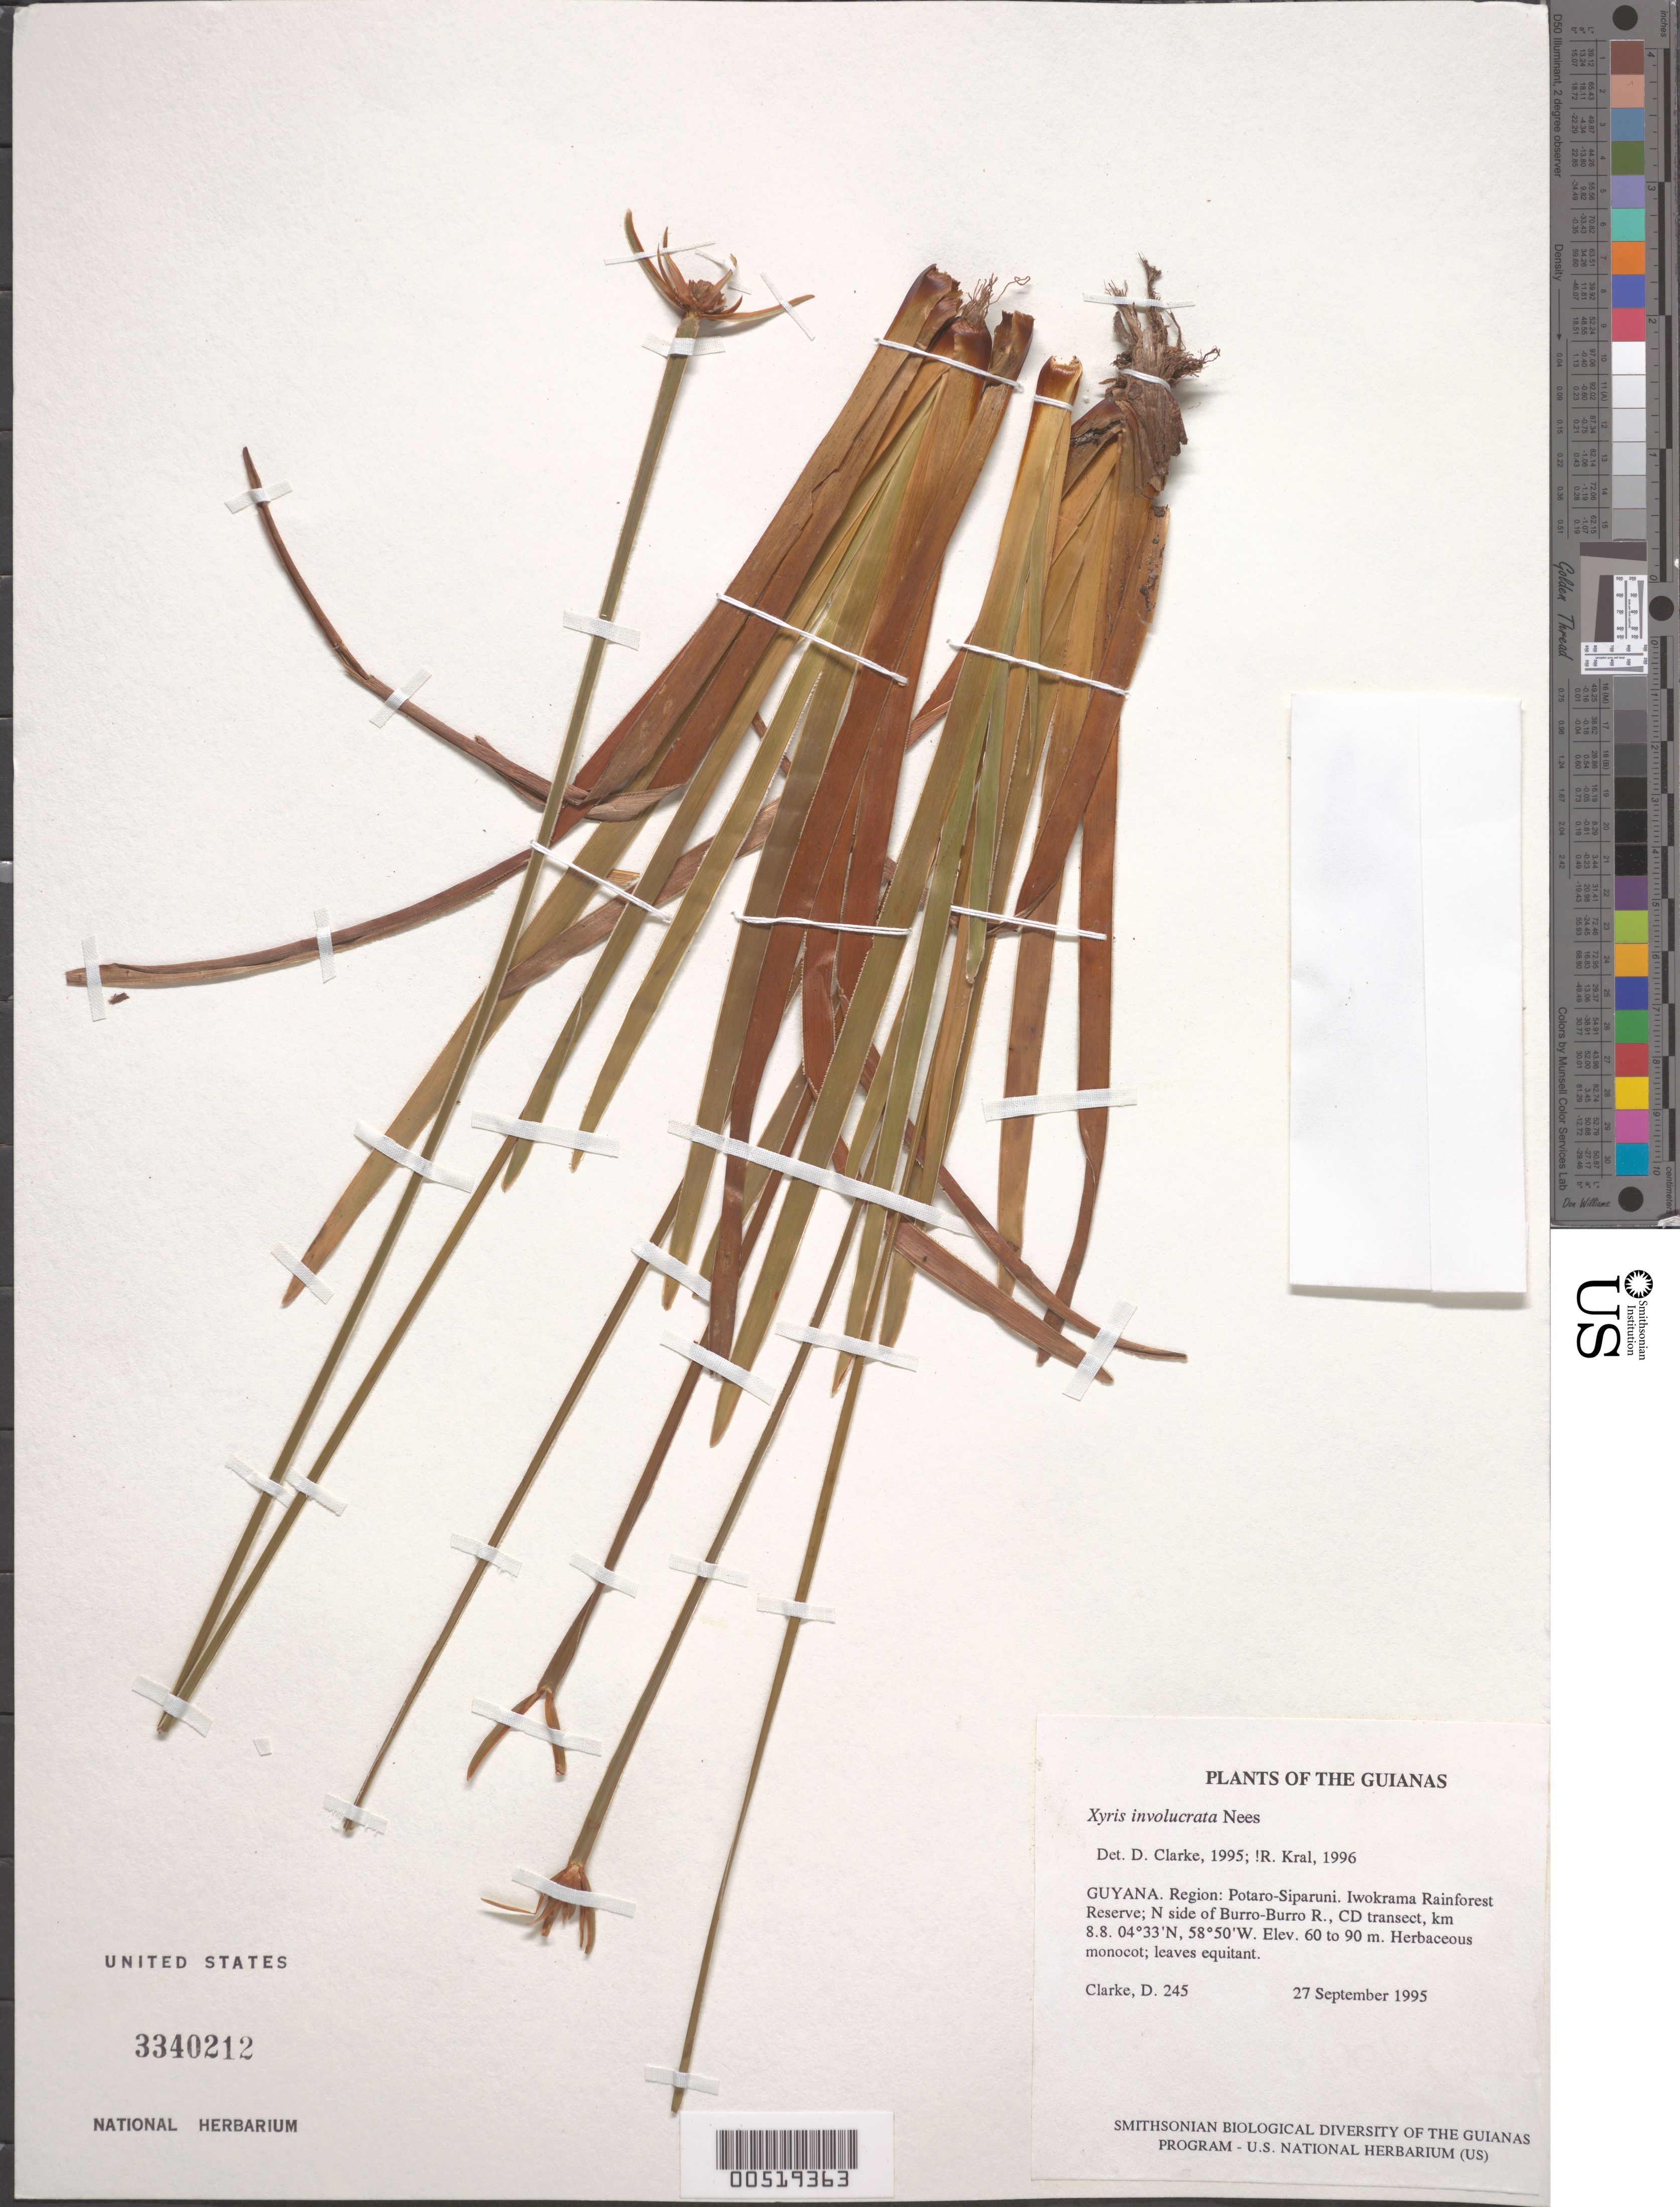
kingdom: Plantae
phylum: Tracheophyta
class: Liliopsida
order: Poales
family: Xyridaceae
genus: Xyris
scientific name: Xyris involucrata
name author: Nees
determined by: Kral, Robert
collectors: H. D. Clarke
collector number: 245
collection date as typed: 27 September 1995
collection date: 1995-09-27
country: Guyana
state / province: Potaro-Siparuni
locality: Iwokrama Rainforest Reserve; N side of Burro-Burro R., CD transect, km 8.8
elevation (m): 60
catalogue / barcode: US 3340212